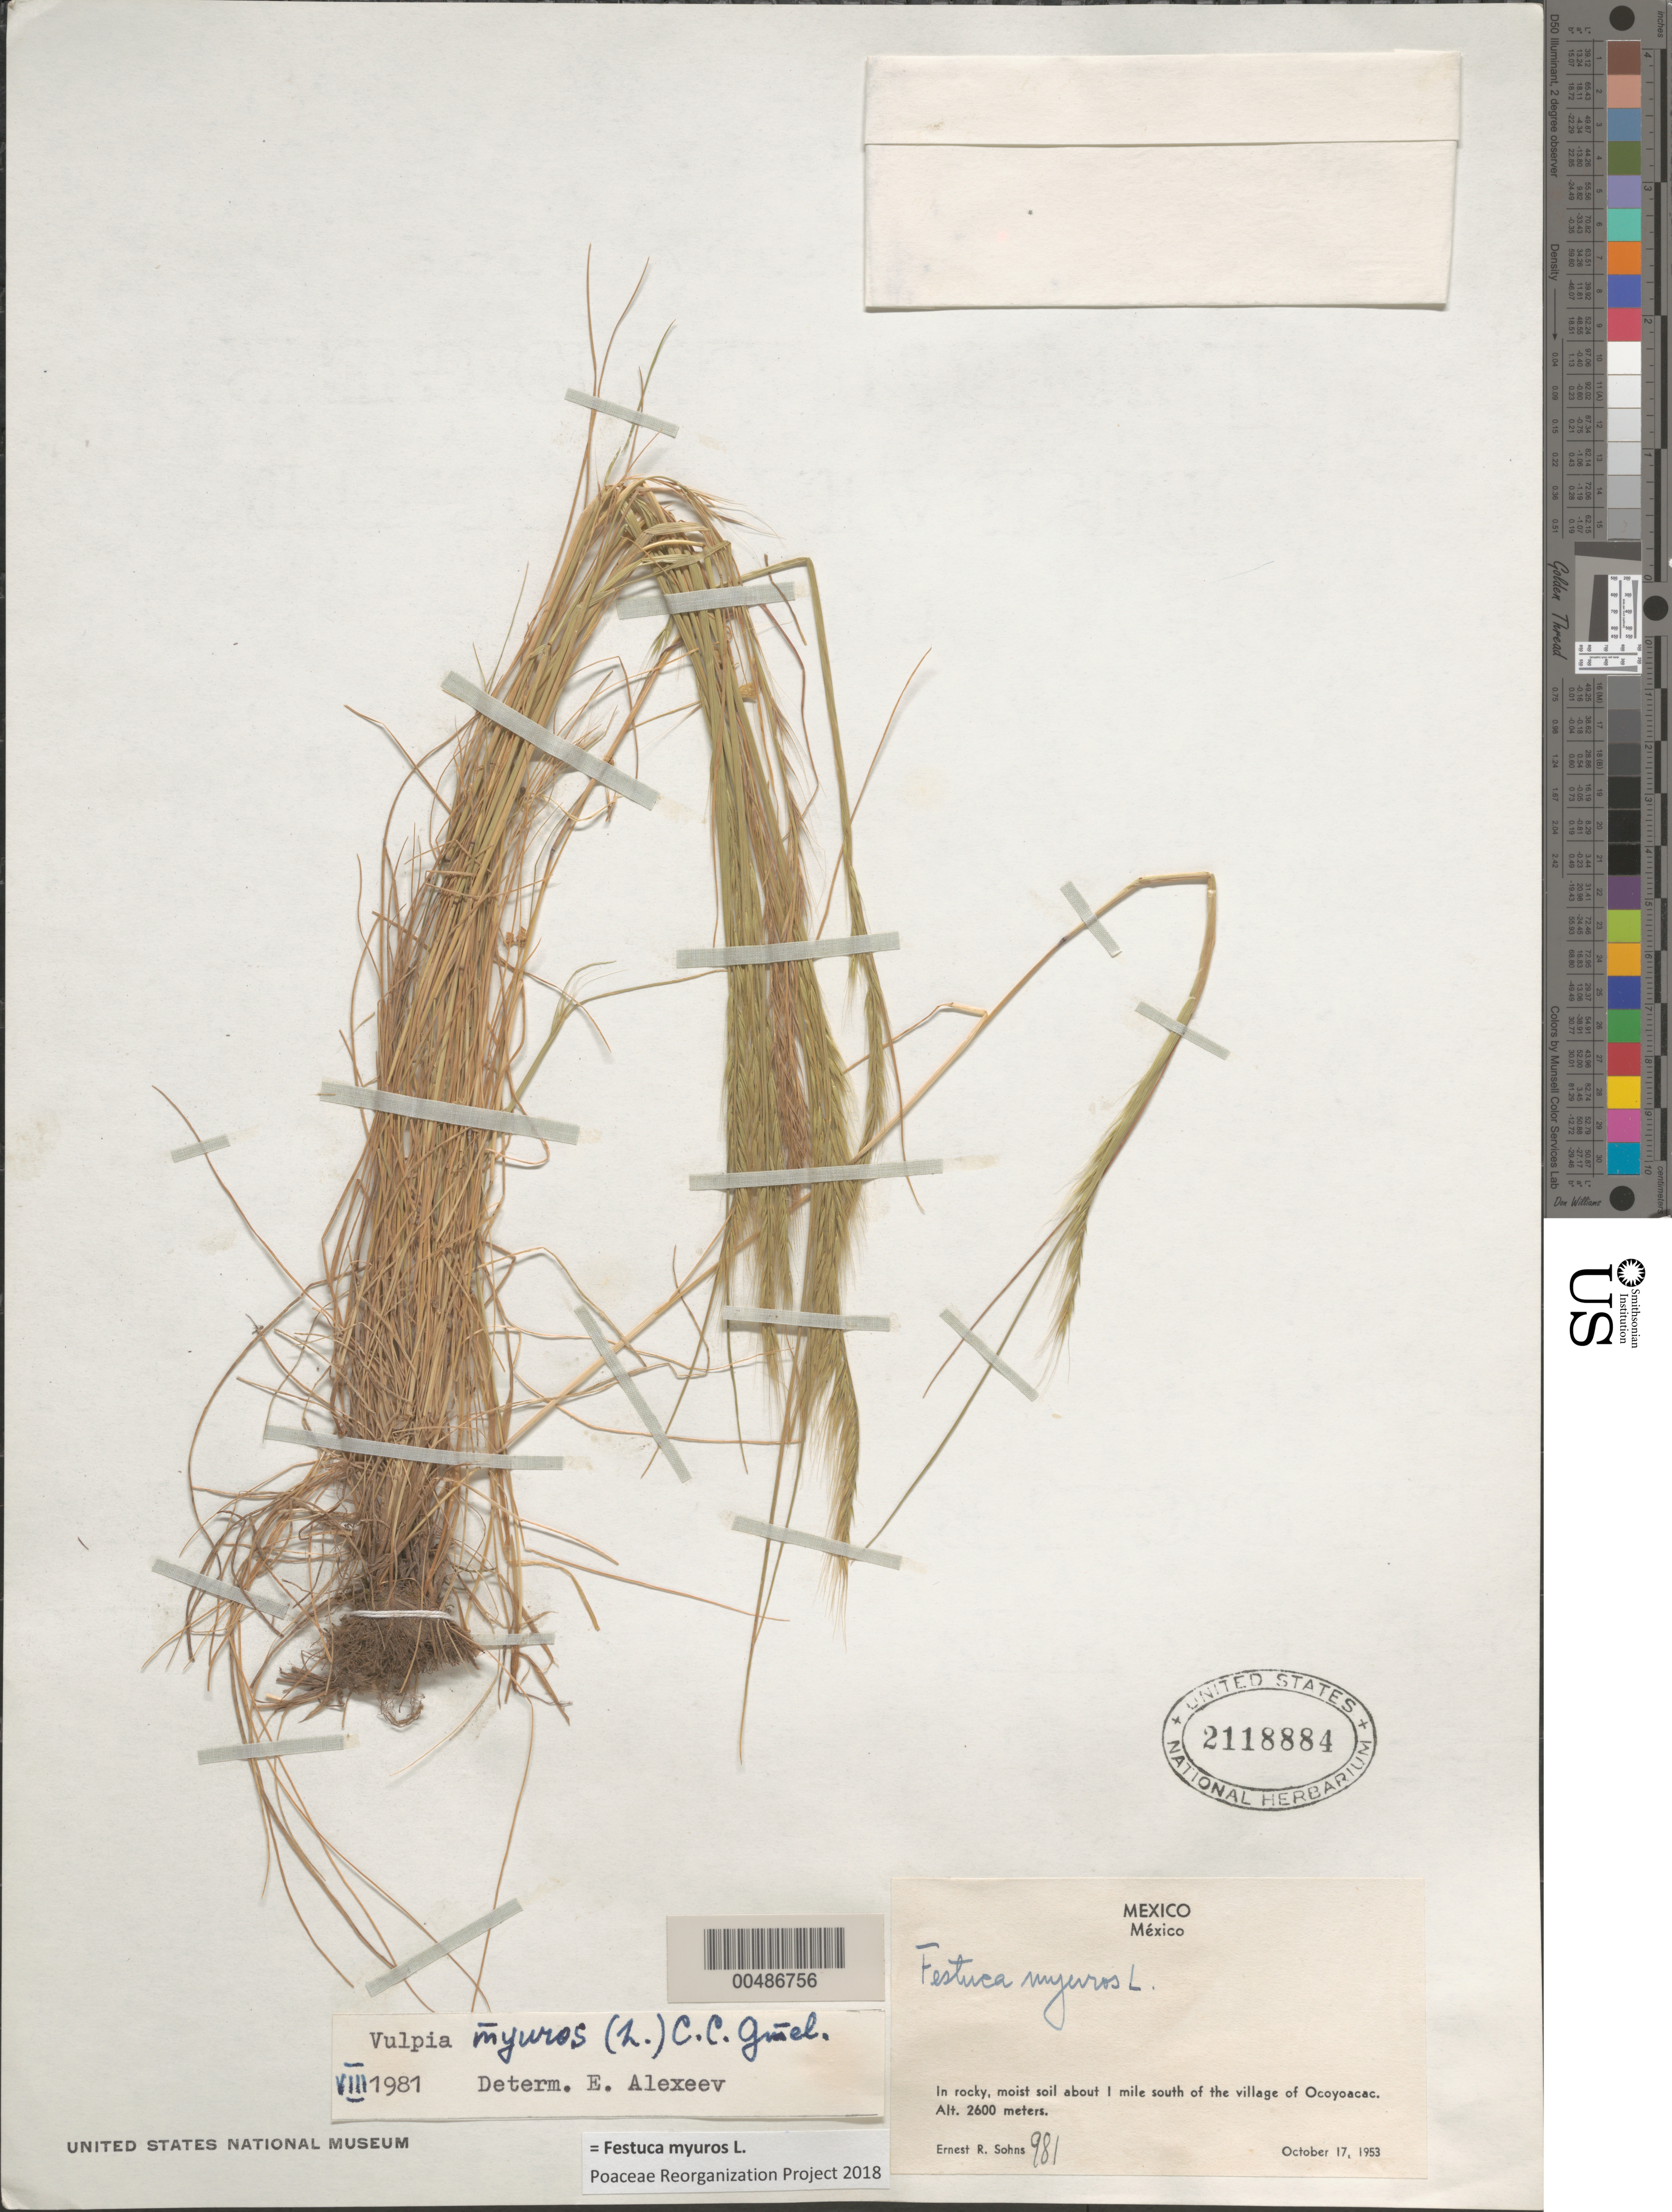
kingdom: Plantae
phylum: Tracheophyta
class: Liliopsida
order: Poales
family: Poaceae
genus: Festuca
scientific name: Festuca myuros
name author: L.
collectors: E. R. Sohns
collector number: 981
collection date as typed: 17 Oct 1953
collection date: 1953-10-17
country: Mexico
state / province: México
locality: About 1 mi S of the village of Ocoyoacac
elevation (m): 2600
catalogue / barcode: US 2118884